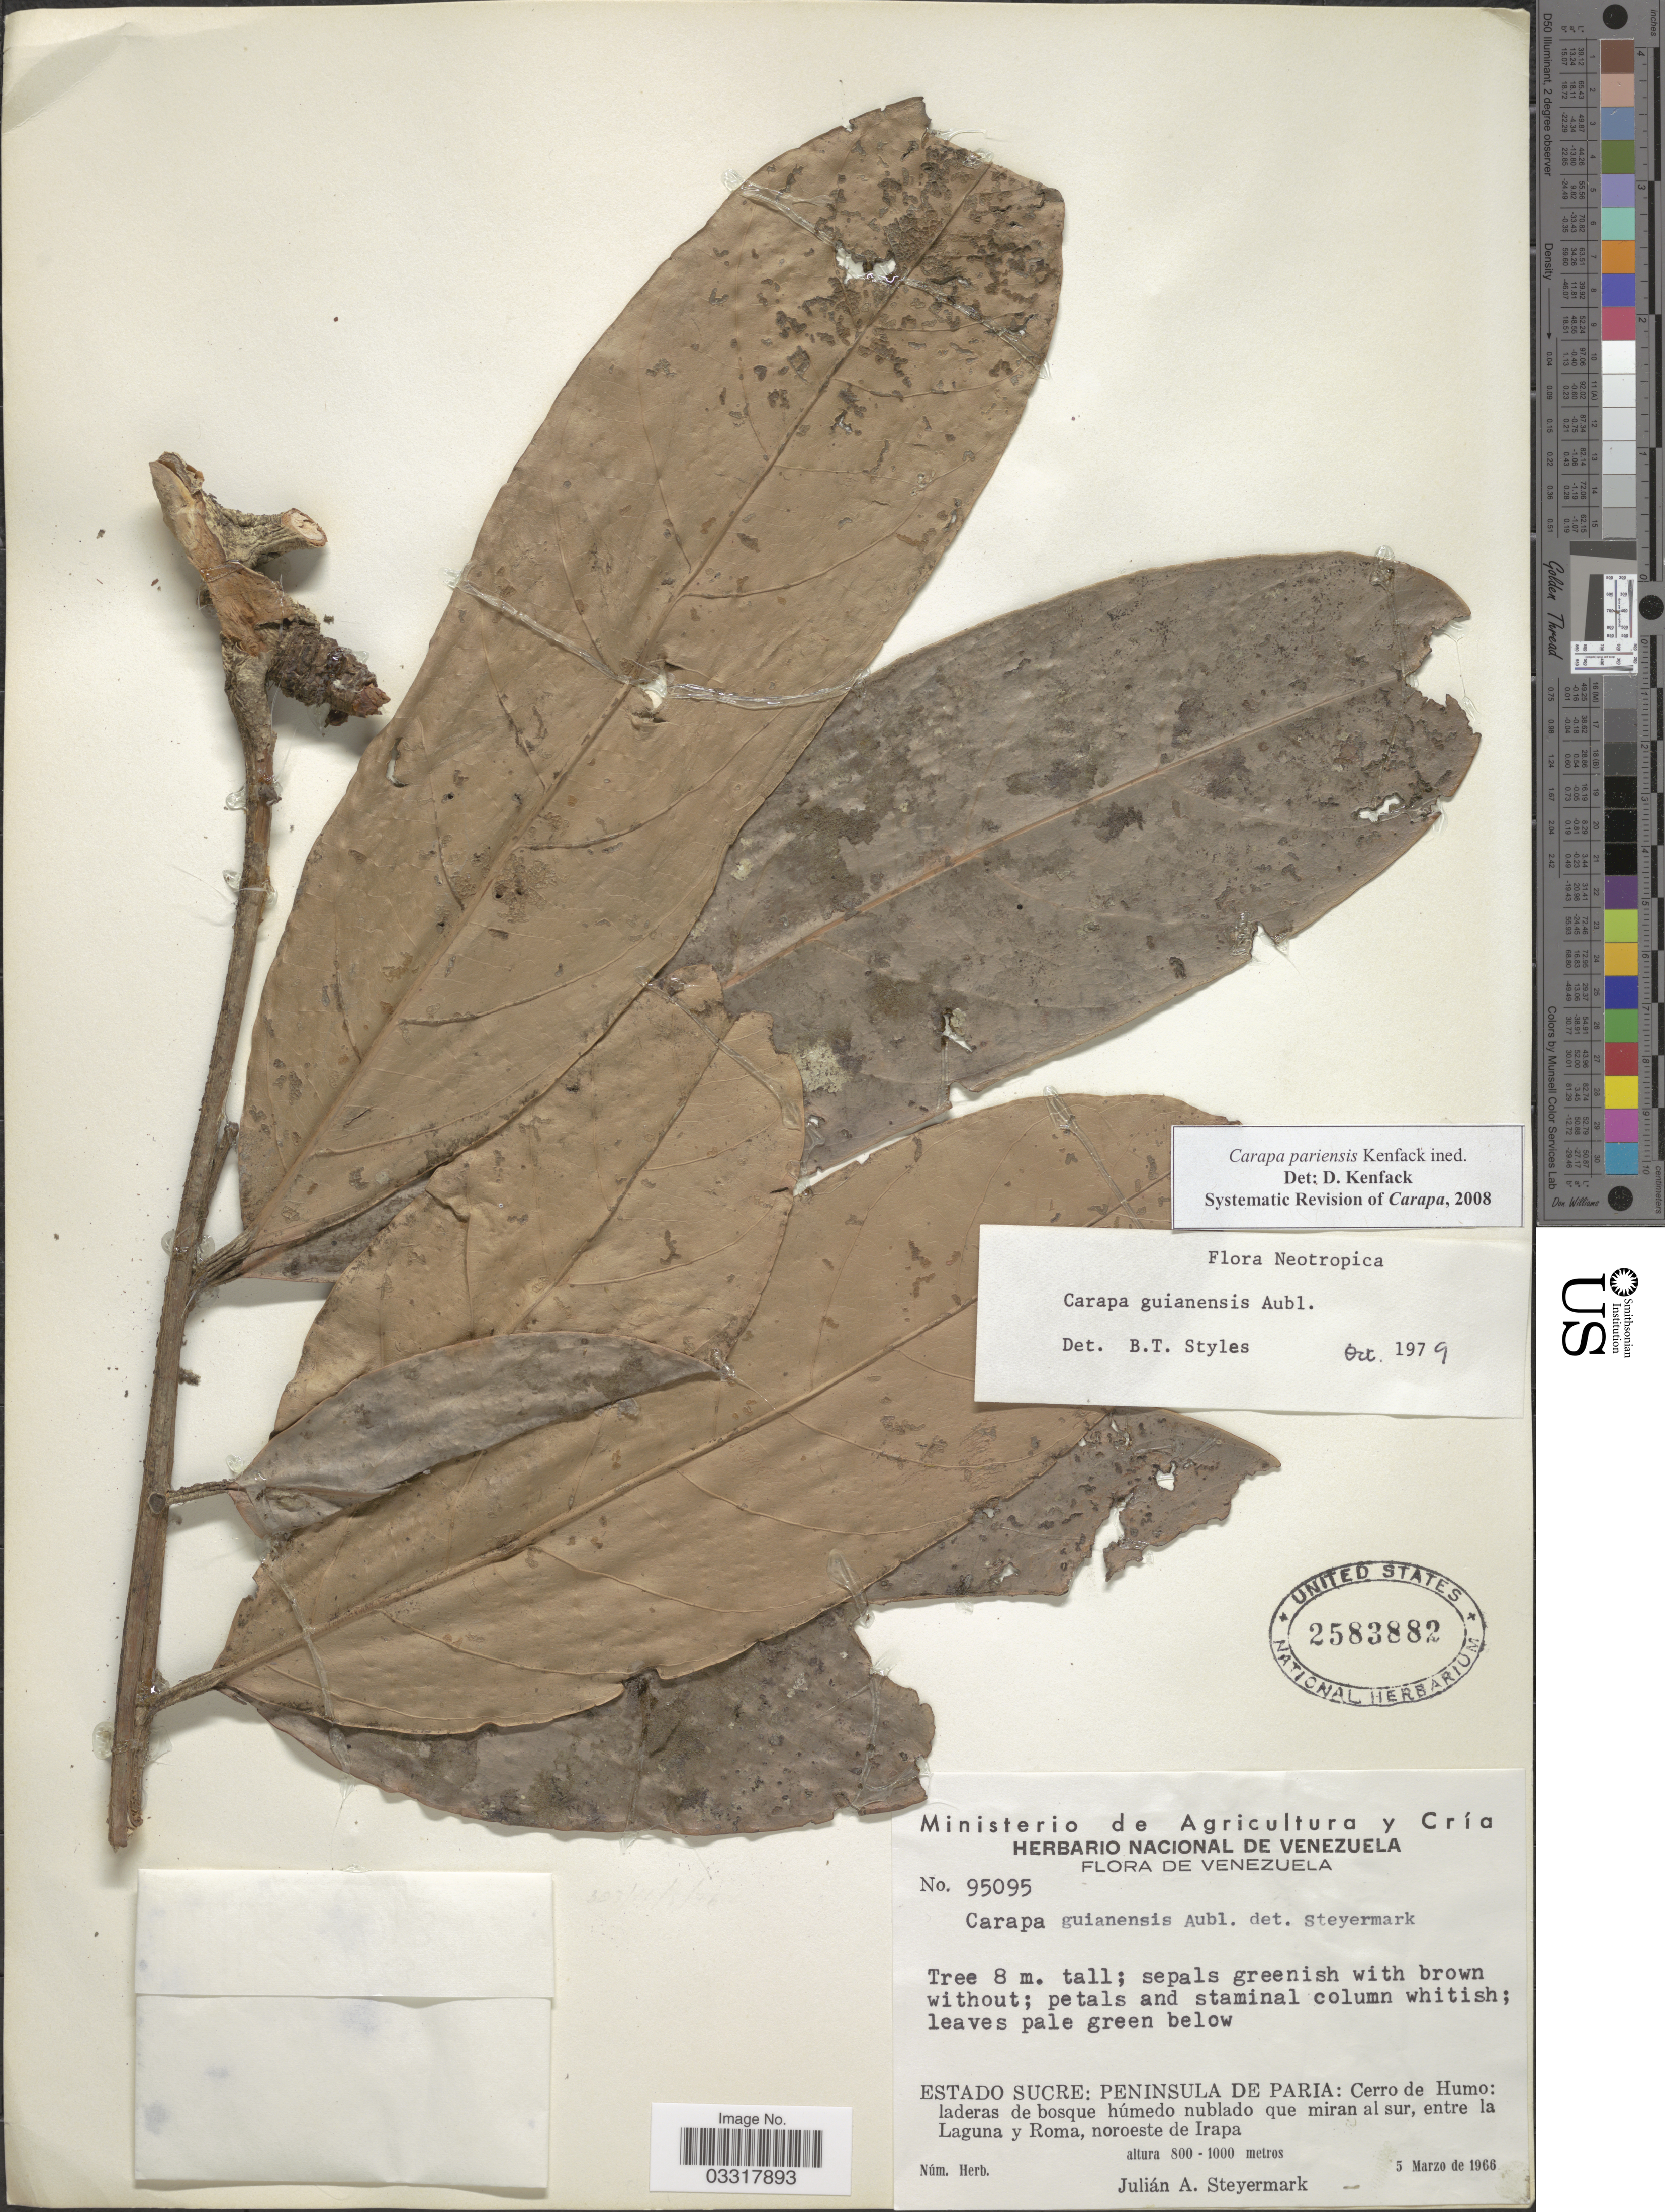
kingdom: Plantae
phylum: Tracheophyta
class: Magnoliopsida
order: Sapindales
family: Meliaceae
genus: Carapa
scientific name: Carapa pariensis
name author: Kenfack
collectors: J. Steyermark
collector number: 95095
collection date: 1966-03-05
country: Venezuela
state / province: Sucre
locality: Peninsula de Paria: Cerro de Humo: laderas de bosque húmedo nublado que miran al sur, entre la Laguna y Roma, noroeste de Irapa.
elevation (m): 800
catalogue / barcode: US 2583882